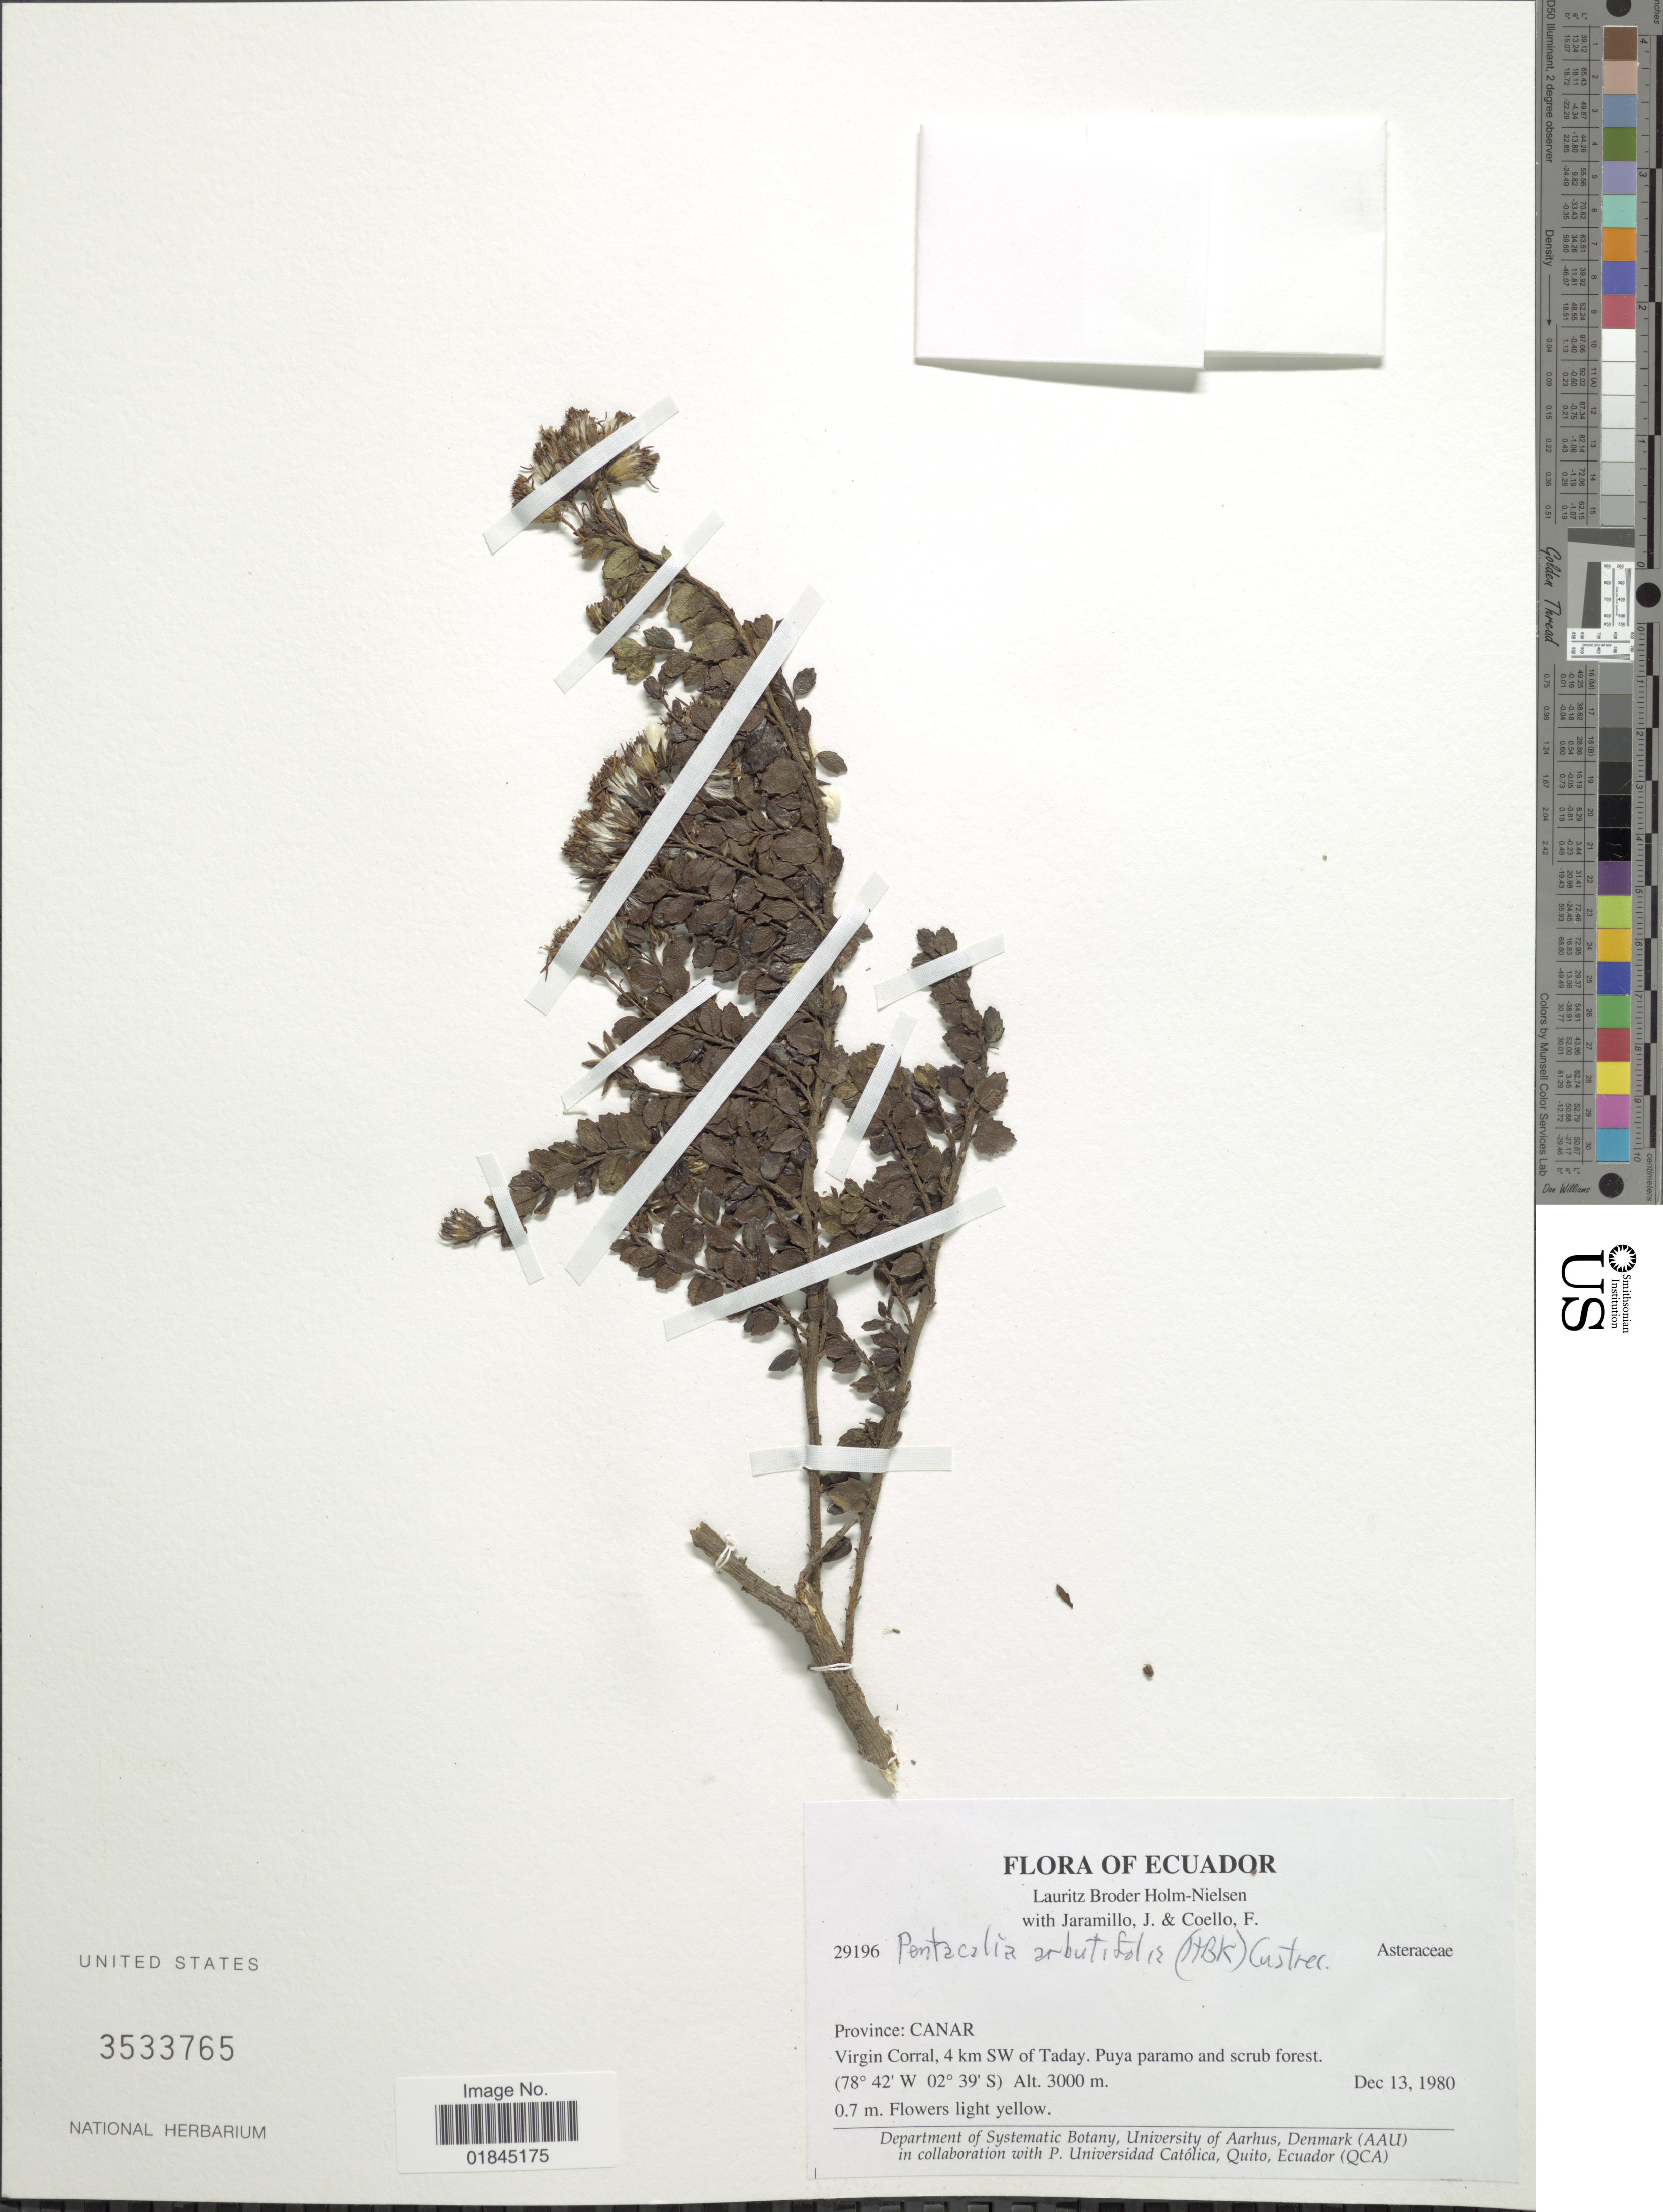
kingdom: Plantae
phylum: Tracheophyta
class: Magnoliopsida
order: Asterales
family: Asteraceae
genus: Pentacalia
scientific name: Pentacalia arbutifolia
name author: (Kunth) Cuatrec.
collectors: L. B. Holm-Nielsen, J. Jaramillo & F. Coello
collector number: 29196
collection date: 1980-12-13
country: Ecuador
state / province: Cañar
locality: Province: Canar. Virgil Corral, 4 km SW of Taday. Puya paramo and scrub forest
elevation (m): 3000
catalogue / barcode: US 3533765